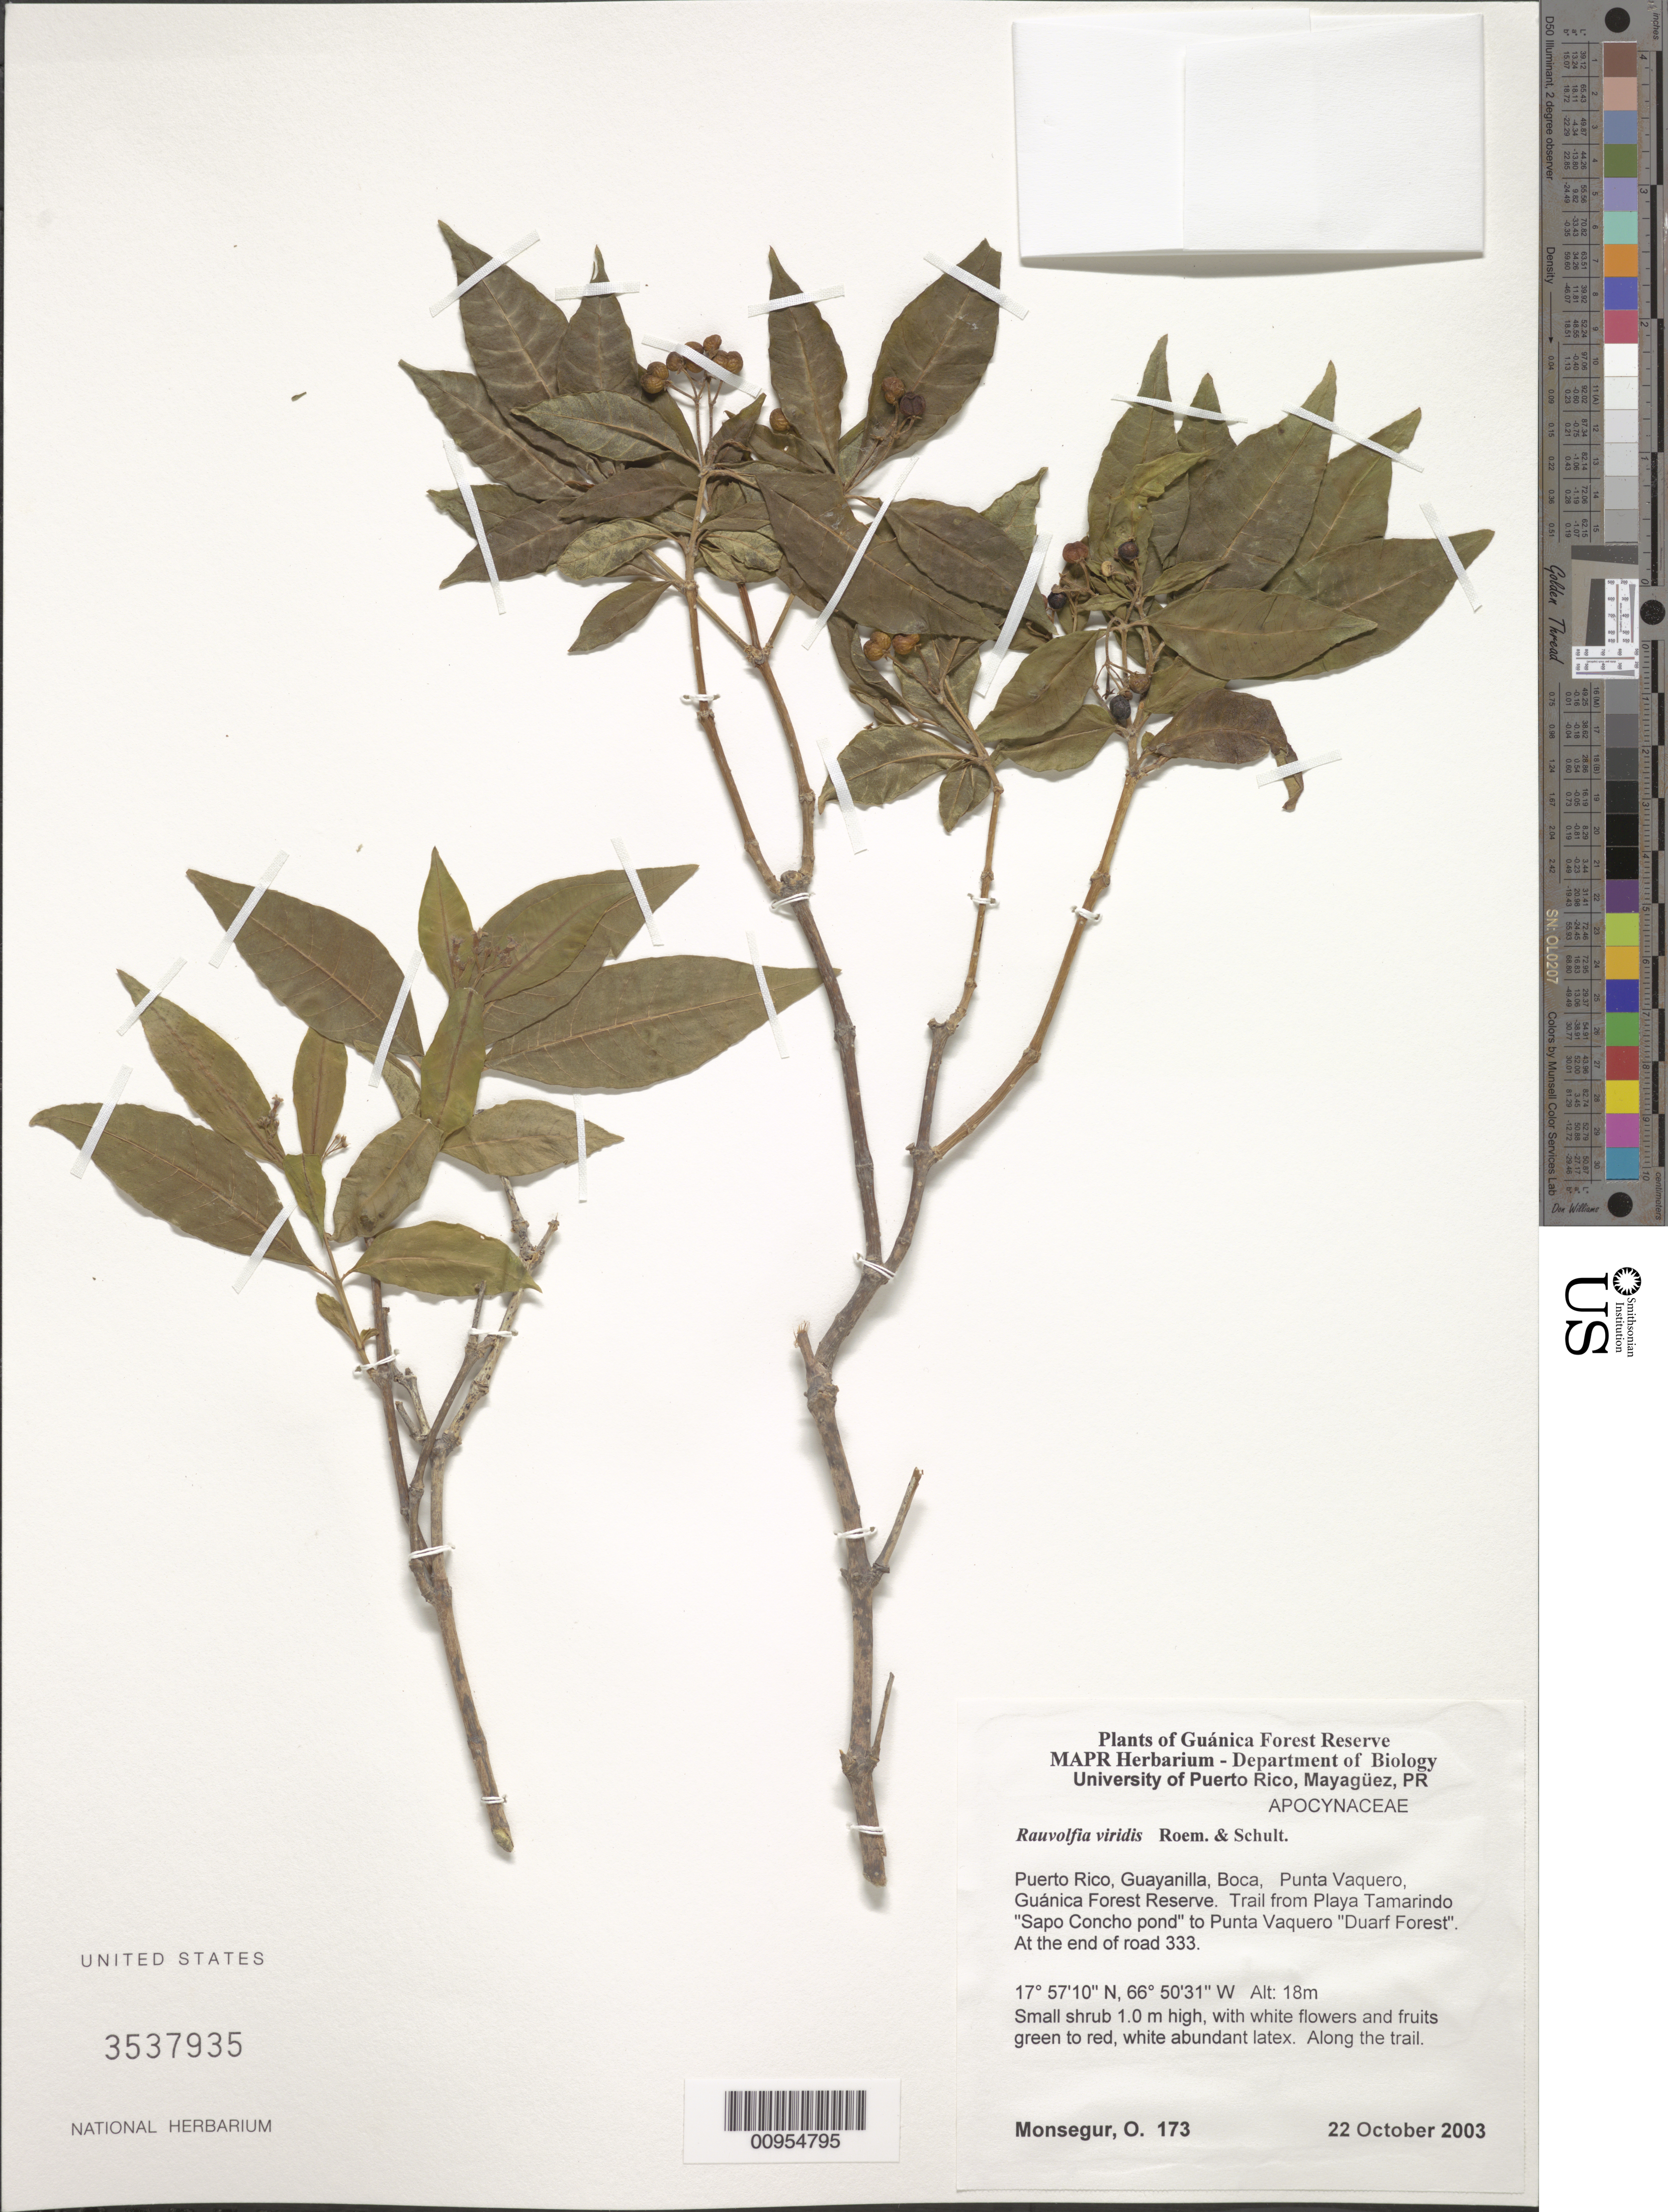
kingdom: Plantae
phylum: Tracheophyta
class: Magnoliopsida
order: Gentianales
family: Apocynaceae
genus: Rauvolfia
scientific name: Rauvolfia viridis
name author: Willd. ex Roem. & Schult.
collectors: O. Monsegur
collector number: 173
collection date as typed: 22 Oct 2003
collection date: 2003-10-22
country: Puerto Rico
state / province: Guayanilla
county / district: Boca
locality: Guánica Forest Reserve. Punta Vaquero. Trail from Playa Tamarindo "Sapo Concho pond" to Punta Vaquero "Dwarf Forest". At the end of road 333.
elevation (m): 18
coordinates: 17.57103, 66.50309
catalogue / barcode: US 3537935